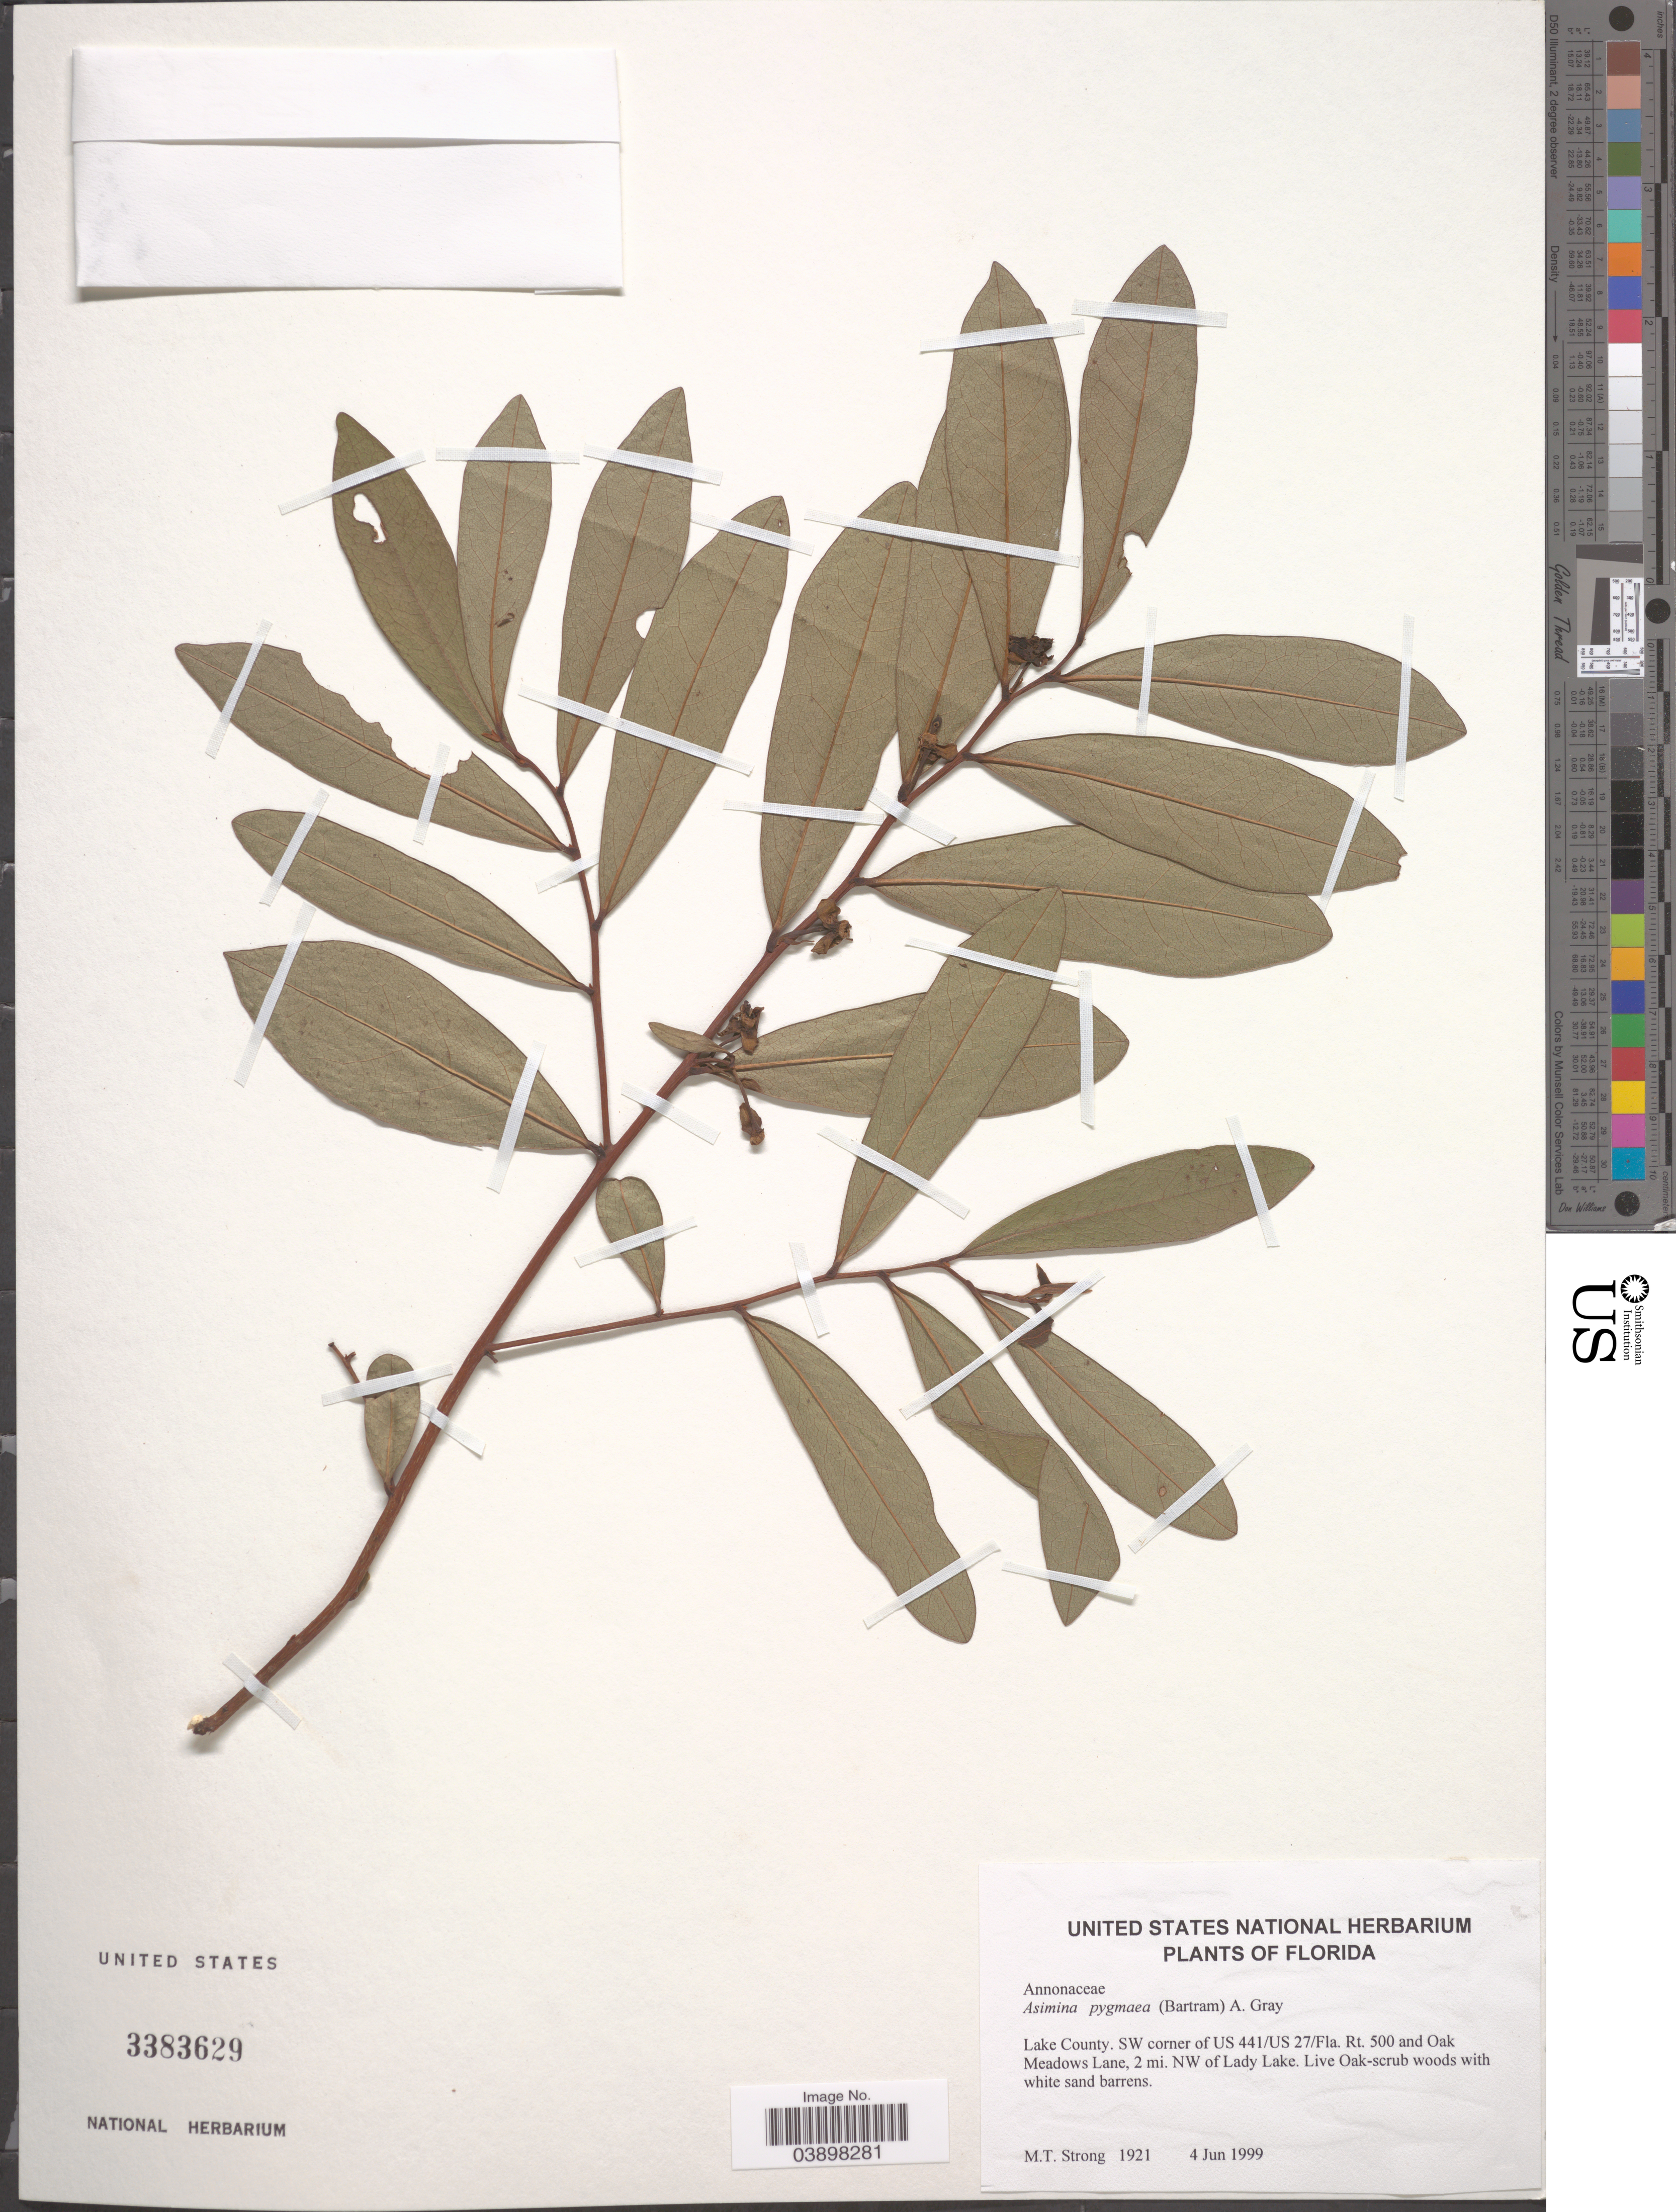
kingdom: Plantae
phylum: Tracheophyta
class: Magnoliopsida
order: Magnoliales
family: Annonaceae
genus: Asimina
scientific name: Asimina pygmaea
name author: Dunal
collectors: M. T. Strong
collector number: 1921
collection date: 1999-06-04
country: United States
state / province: Florida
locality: Lake County. SW corner of US 441/US 27/Fla. Rt. 500 and Oak Meadows Lane, 2 mi. NW of Lady Lake.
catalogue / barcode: US 3383629